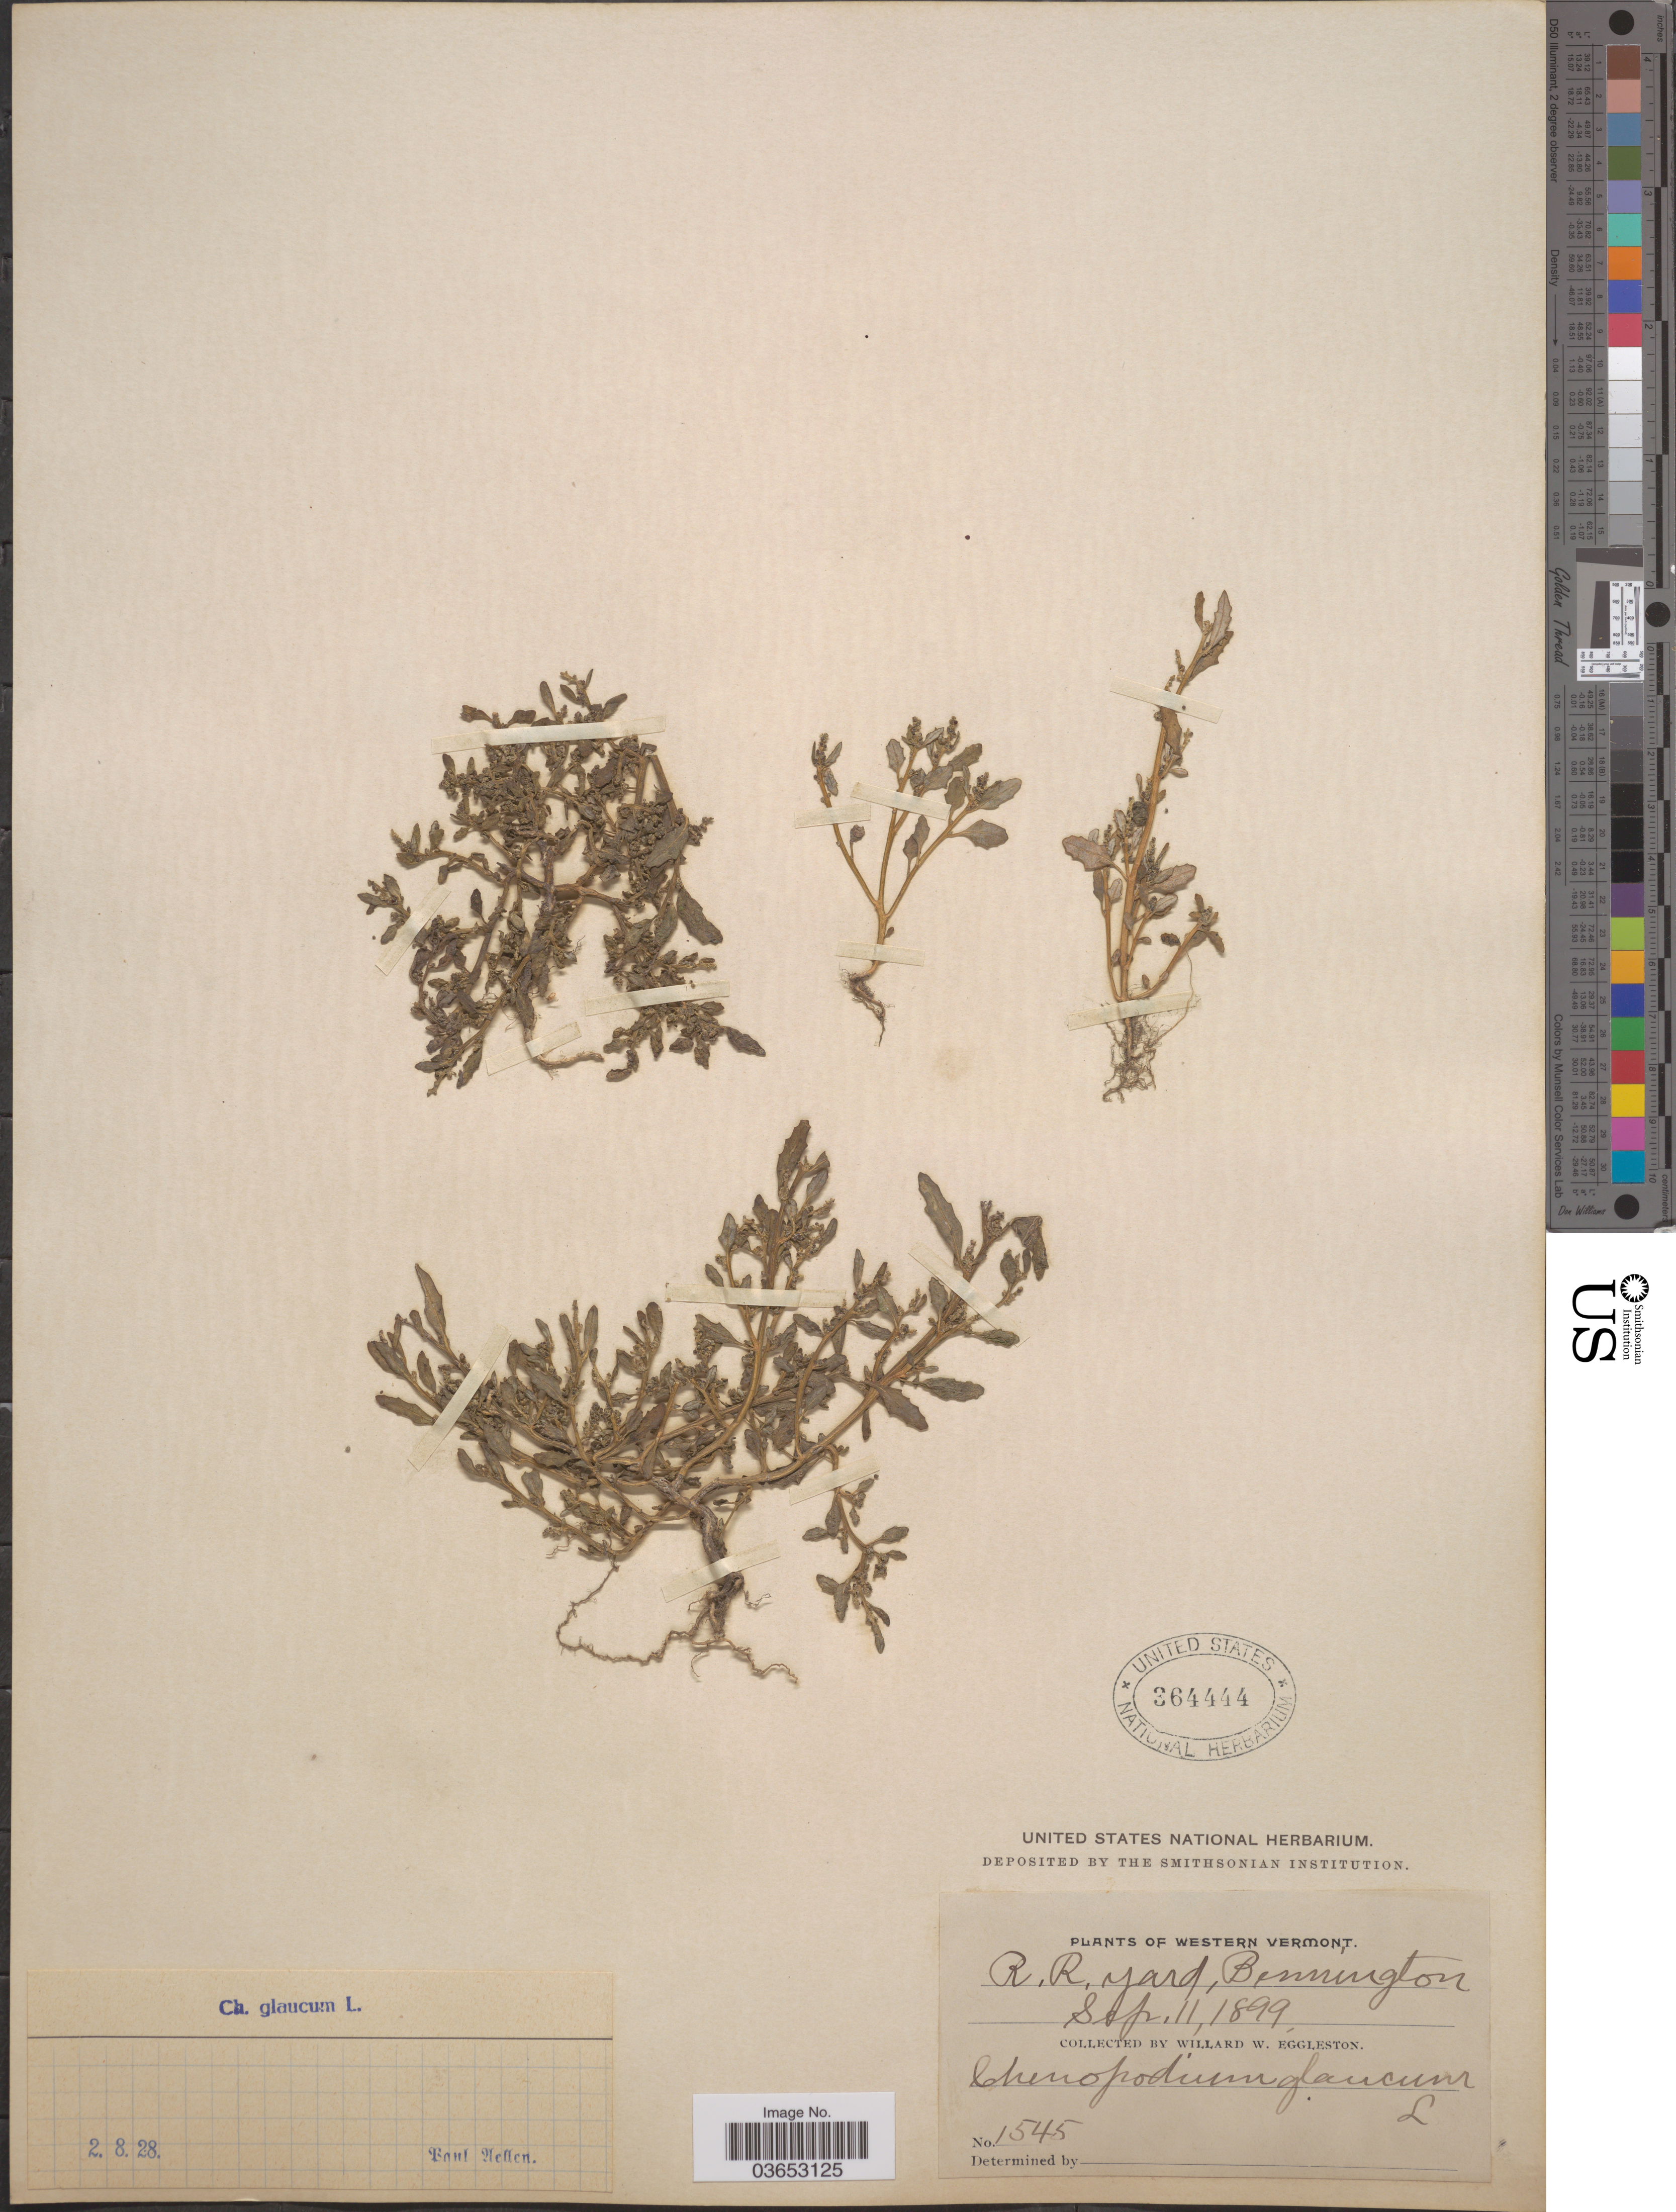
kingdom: Plantae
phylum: Tracheophyta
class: Magnoliopsida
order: Caryophyllales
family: Amaranthaceae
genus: Chenopodium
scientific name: Chenopodium glaucum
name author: L.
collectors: W. W. Eggleston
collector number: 1545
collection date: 1899-09-11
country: United States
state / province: Vermont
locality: Western Vermont. R. R. yard, Bennington.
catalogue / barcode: US 364444